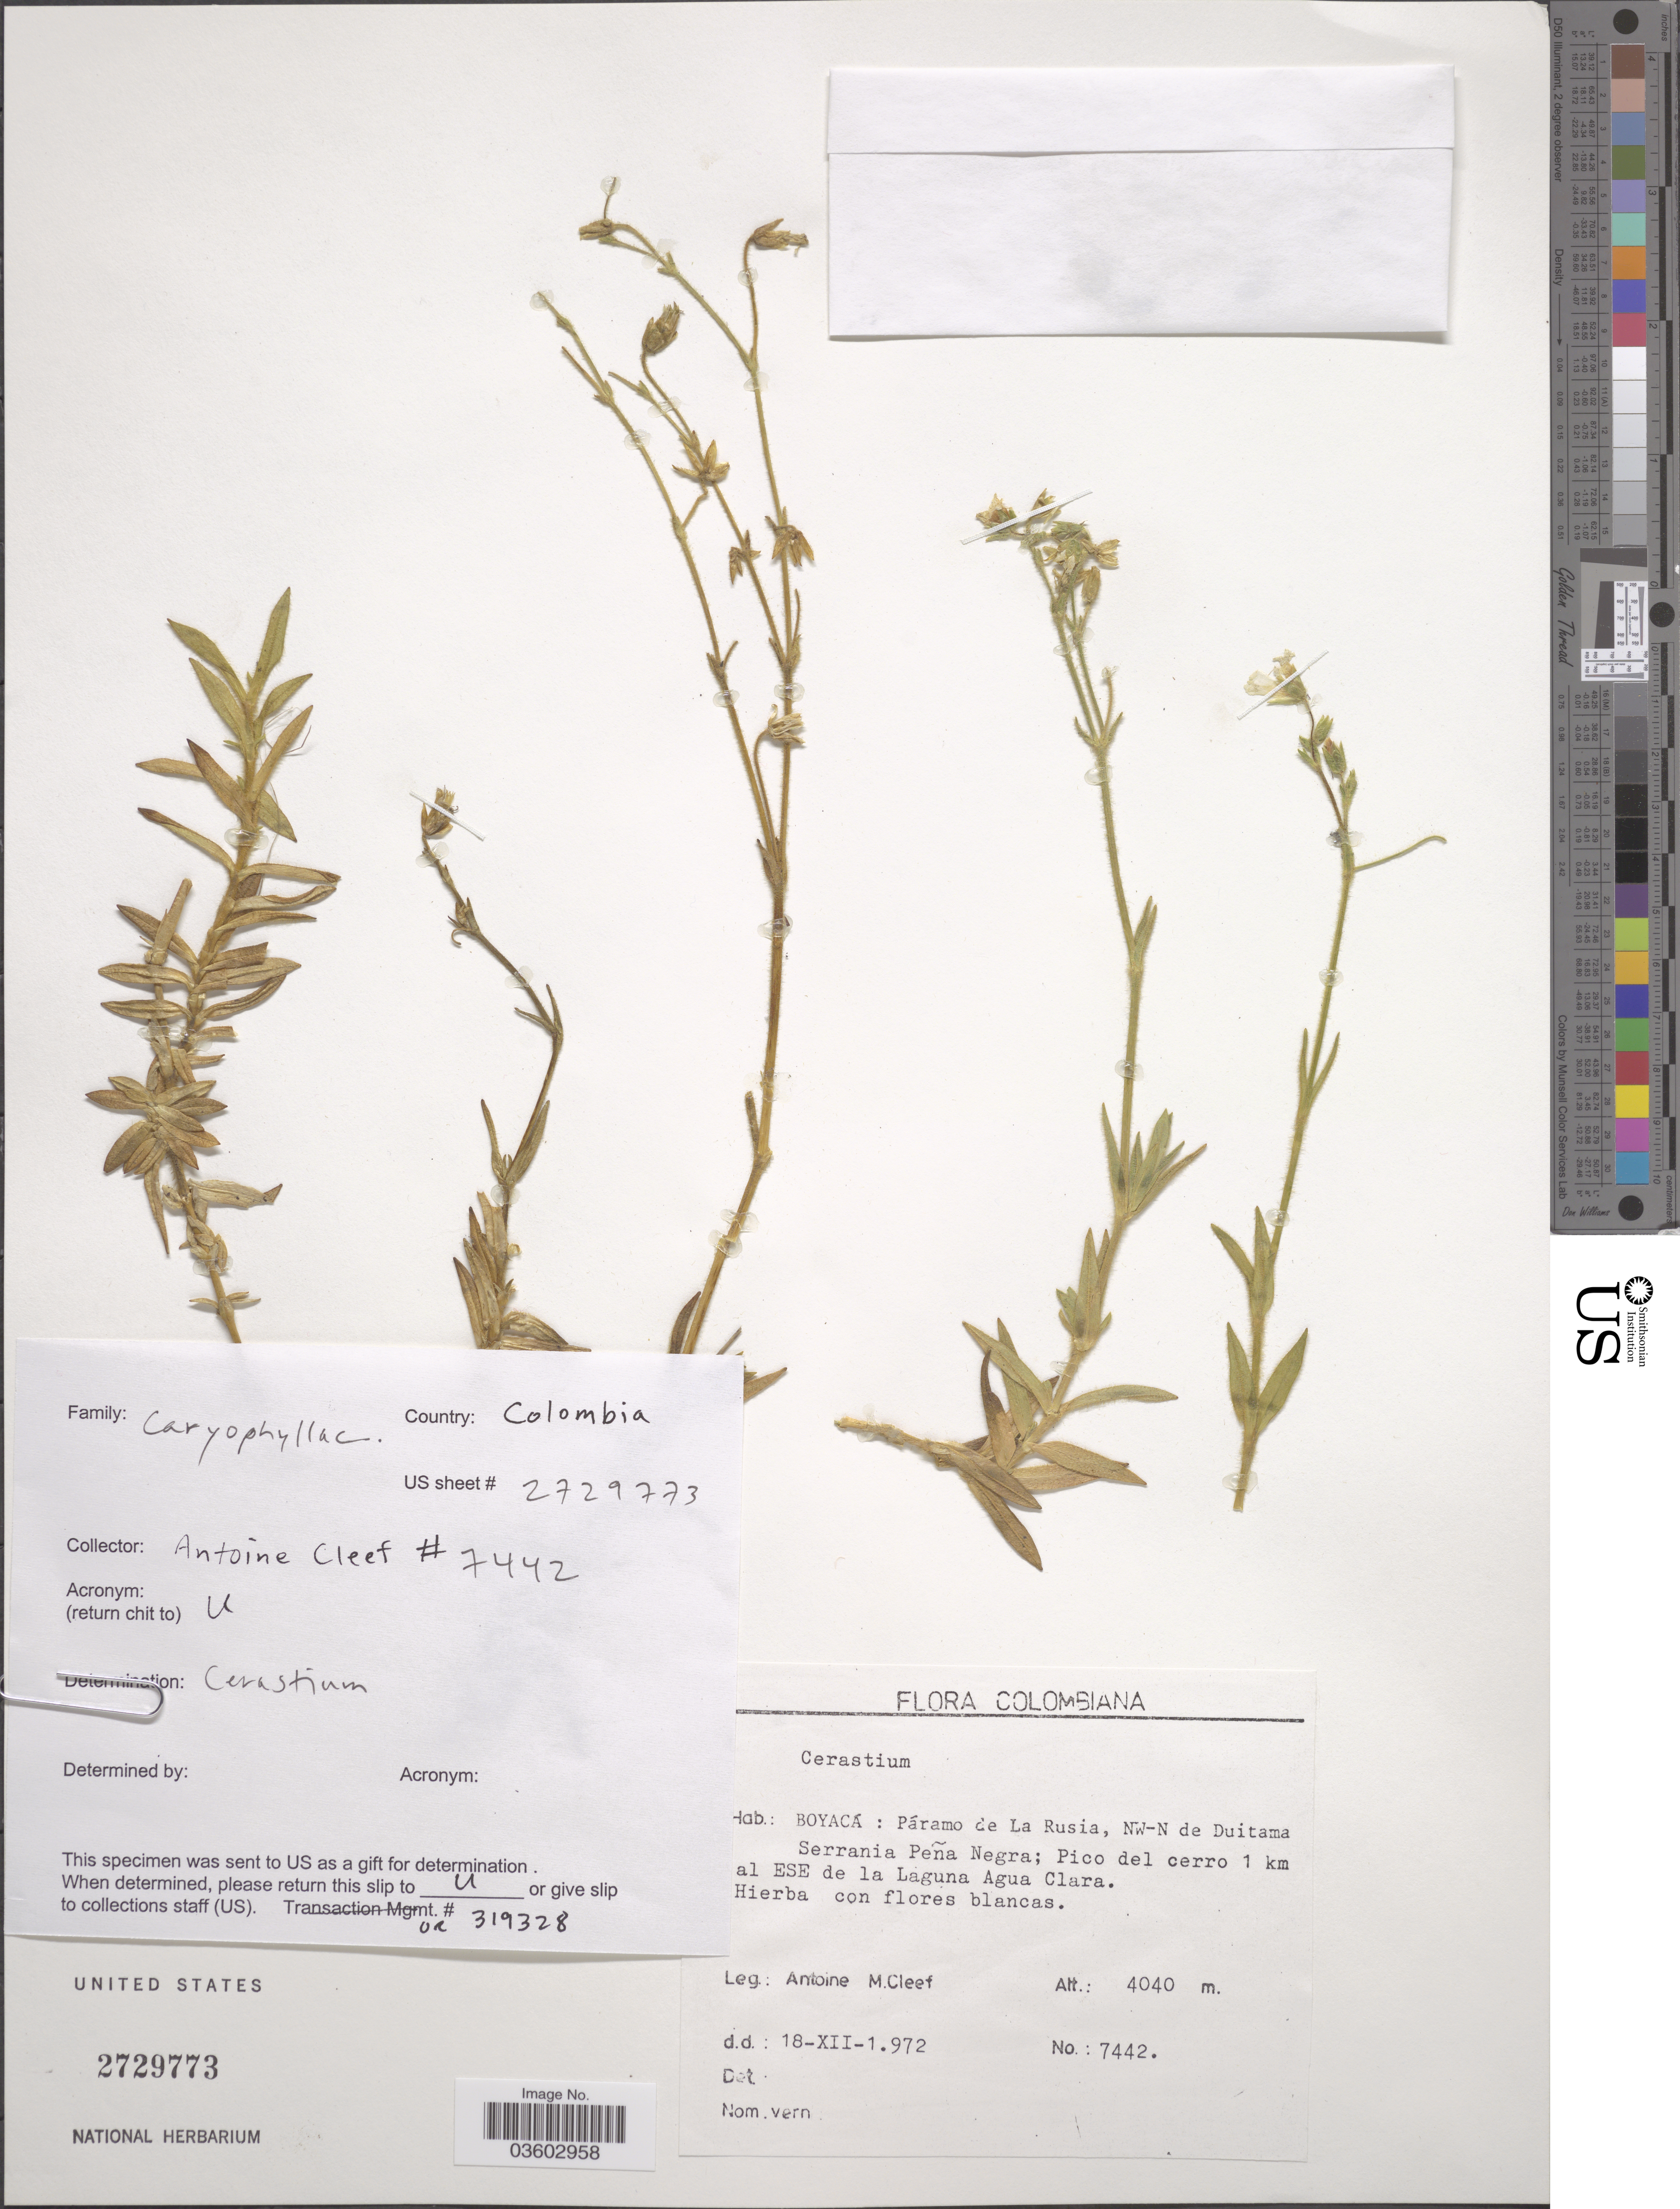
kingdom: Plantae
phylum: Tracheophyta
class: Magnoliopsida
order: Caryophyllales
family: Caryophyllaceae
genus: Cerastium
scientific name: Cerastium sp.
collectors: A. M. Cleef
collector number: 7442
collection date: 1972-12-18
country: Colombia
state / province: Boyacá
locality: Páramo de La Rusia, NW-N de Duitama Serrania Peña Negra; Pico del cerro 1 km al ESE de la Laguna Agua Clara.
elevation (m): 4040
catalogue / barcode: US 2729773